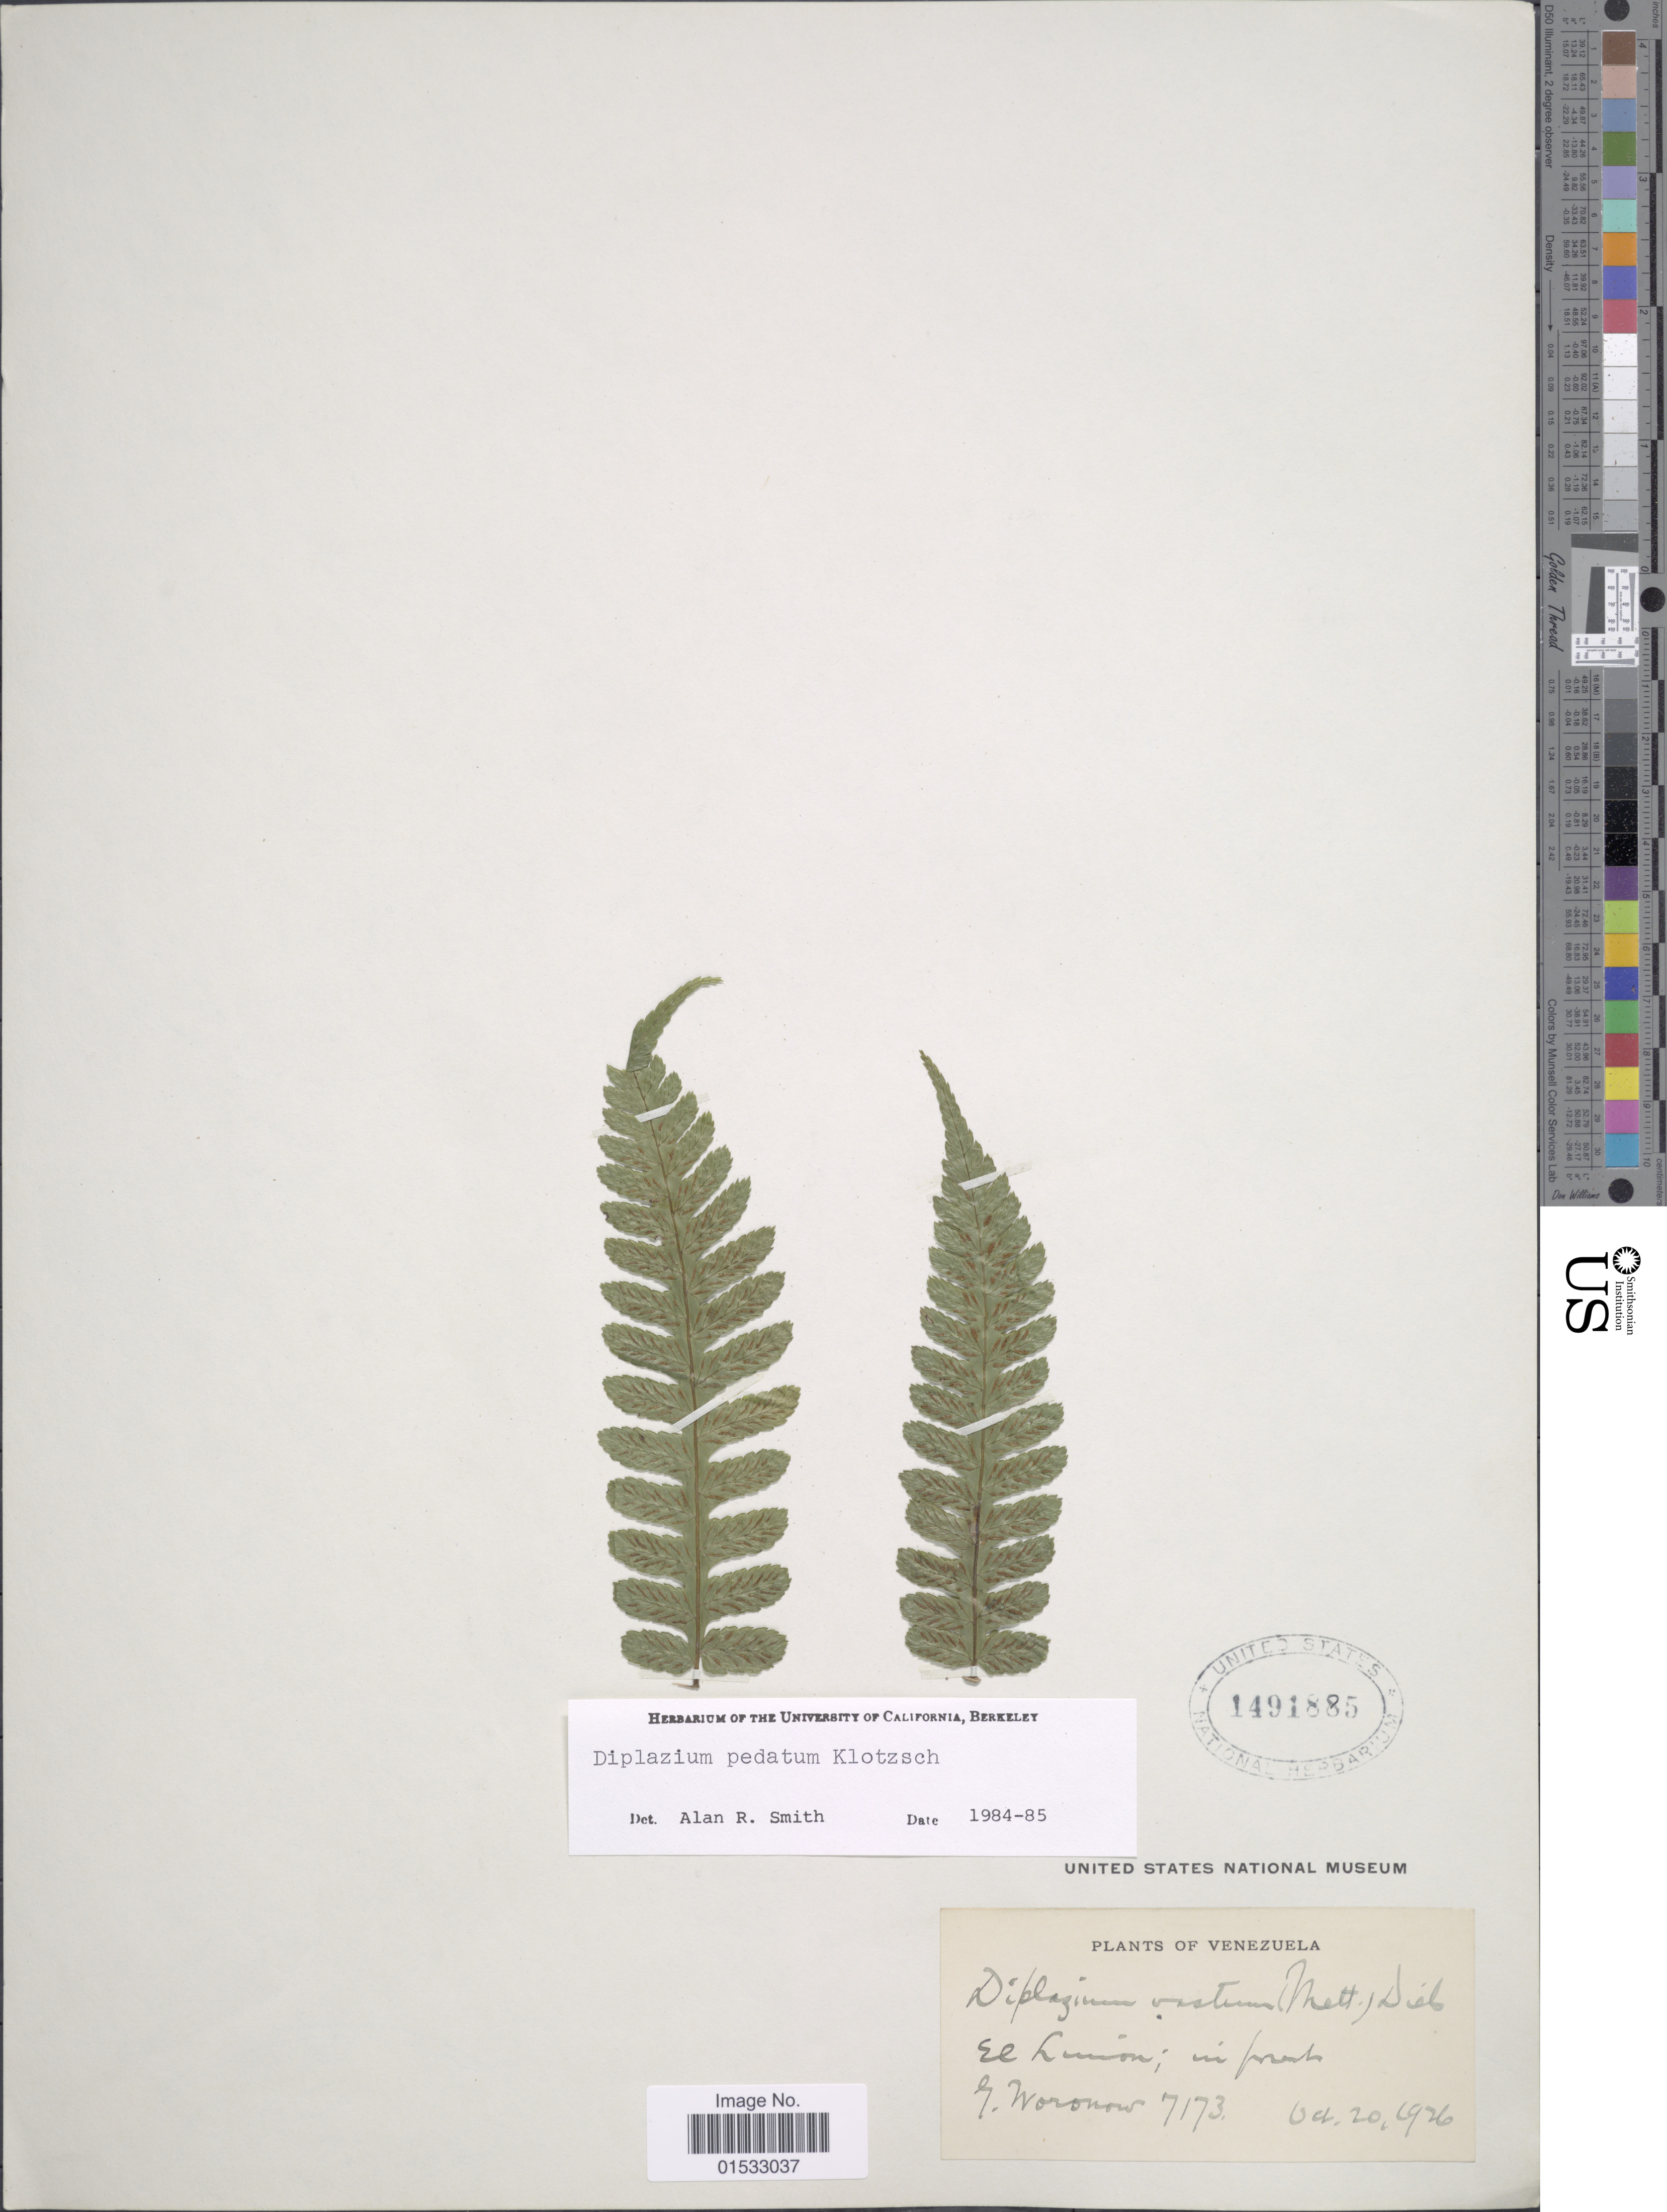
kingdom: Plantae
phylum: Tracheophyta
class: Polypodiopsida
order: Polypodiales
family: Athyriaceae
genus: Diplazium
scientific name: Diplazium pedatum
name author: Klotzsch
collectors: G. Woronow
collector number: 7173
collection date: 1926-10-20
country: Venezuela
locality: El Limón; in forest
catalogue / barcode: US 1491885